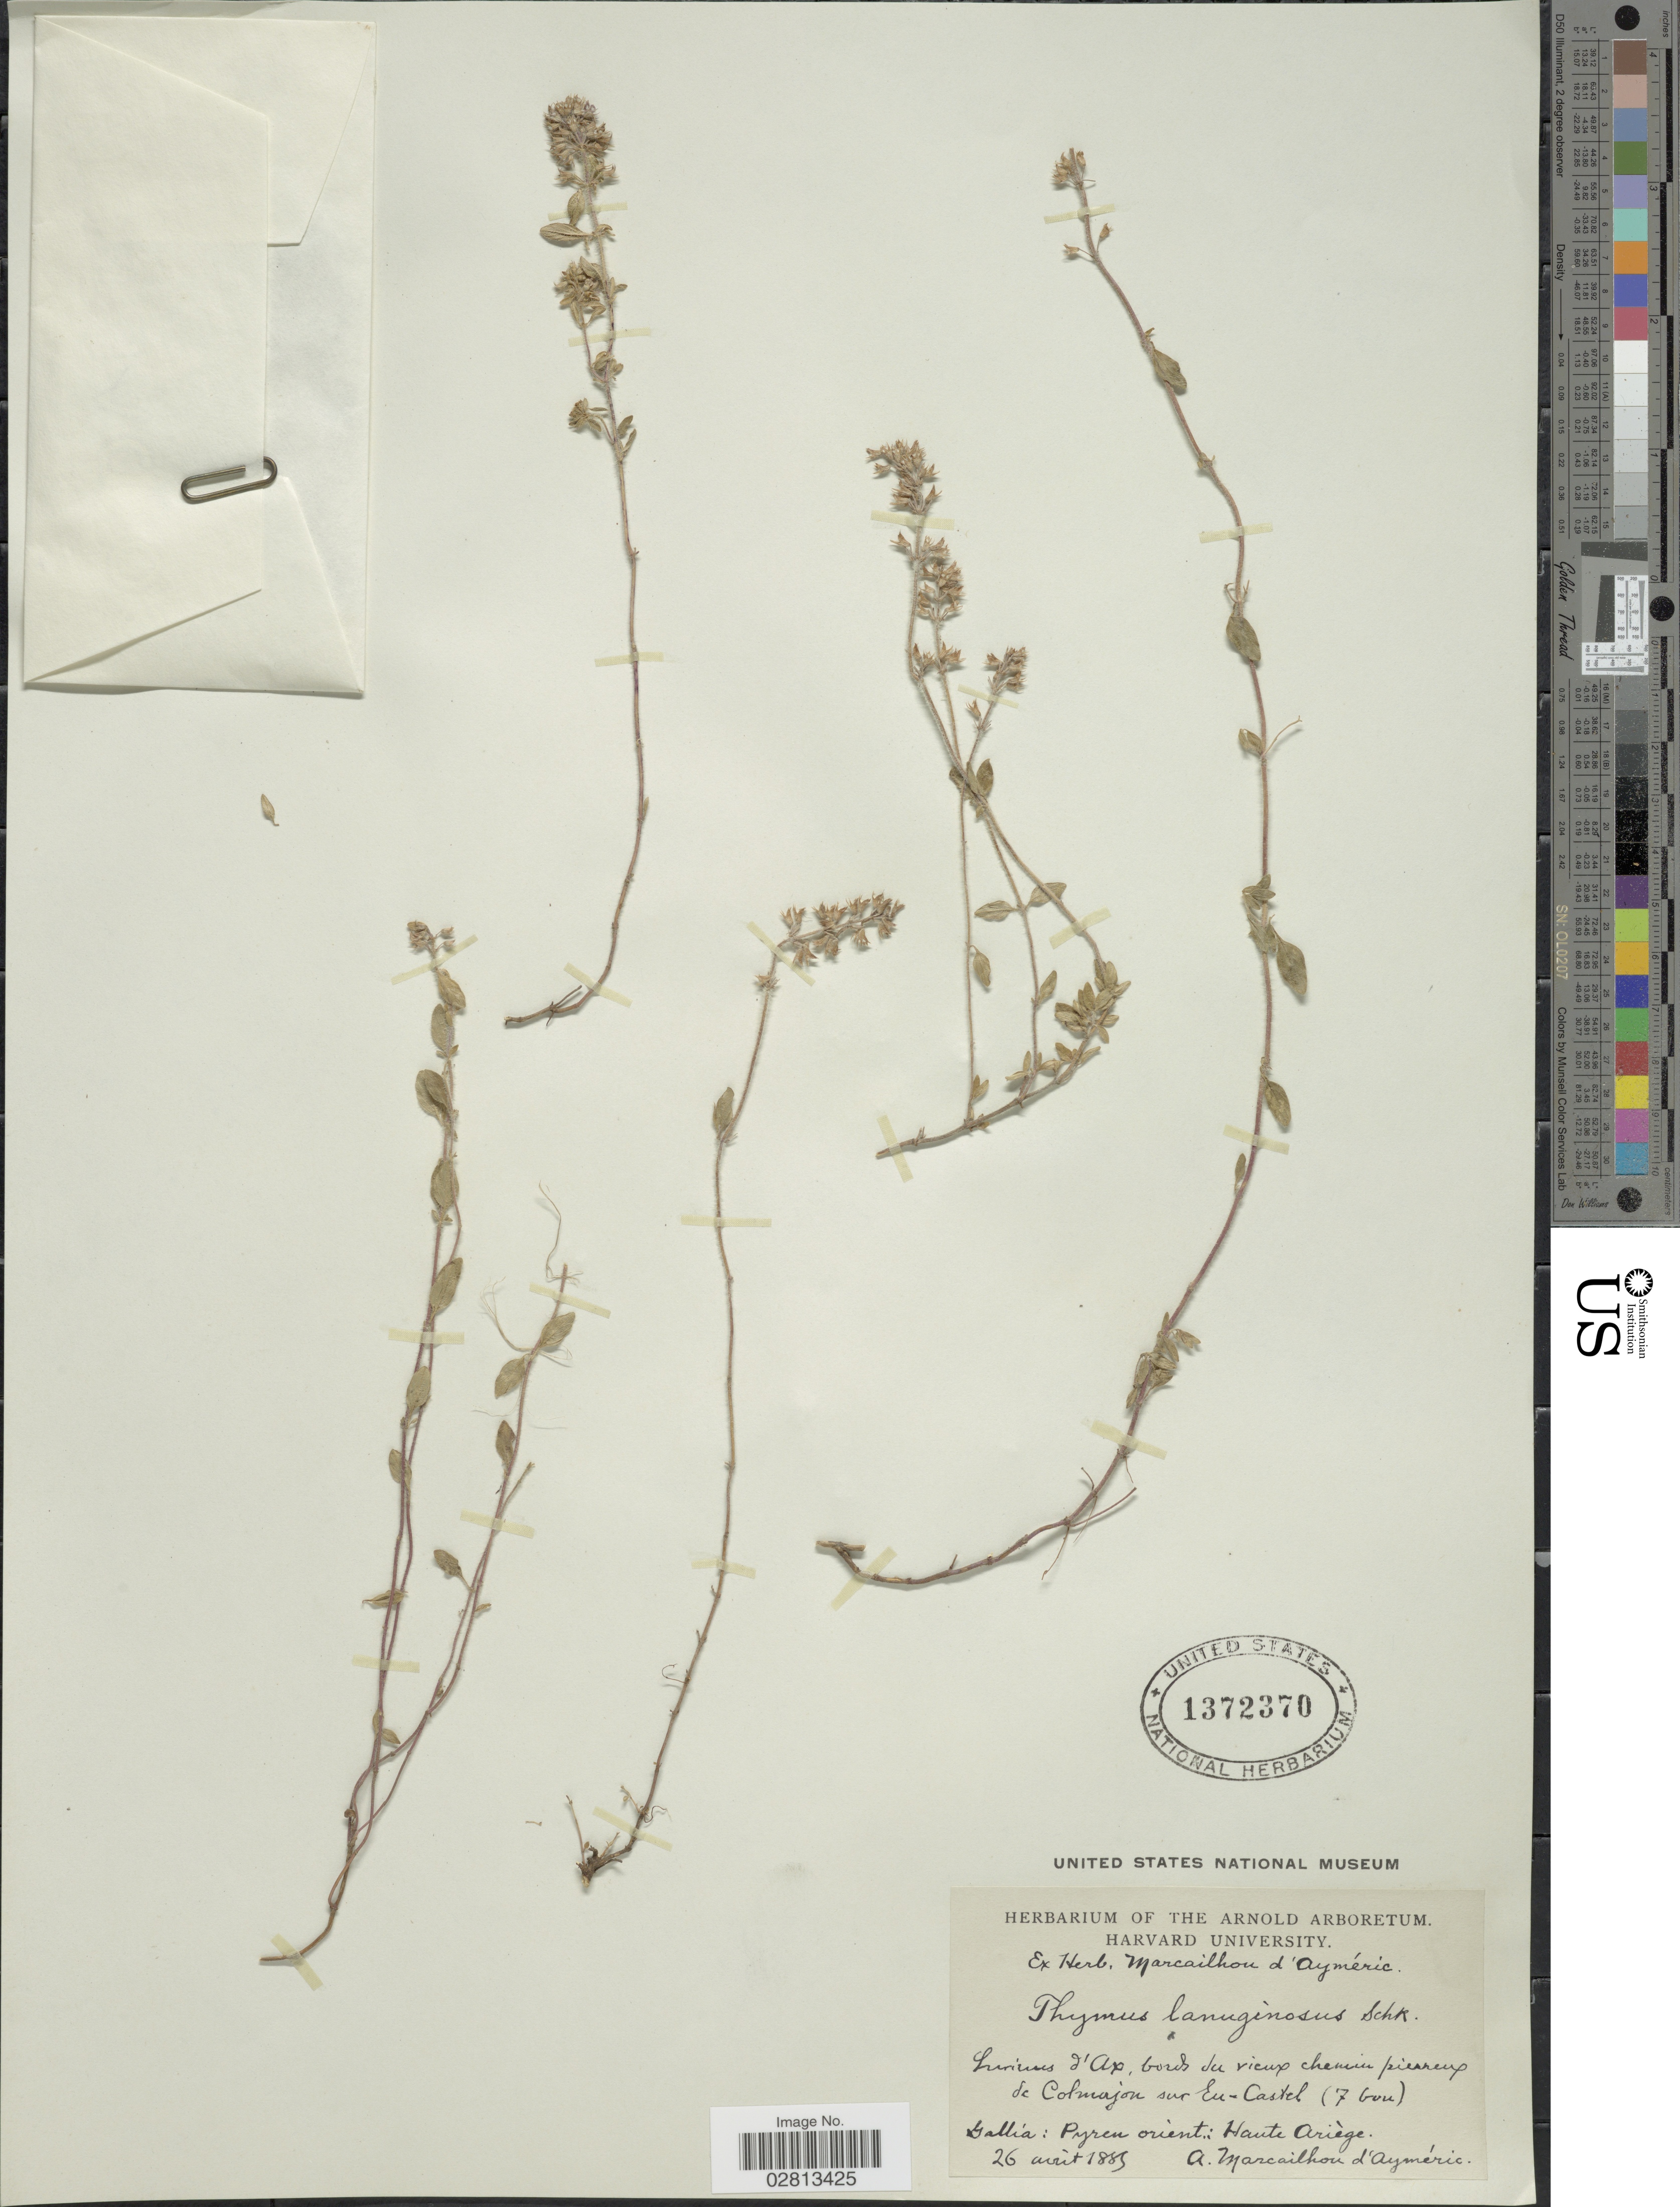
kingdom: Plantae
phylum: Tracheophyta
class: Magnoliopsida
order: Lamiales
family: Lamiaceae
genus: Thymus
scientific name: Thymus pulegioides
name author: L.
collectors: A.L.M. Marcailhou d' Aymeric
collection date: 1885-08-26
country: France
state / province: Occitanie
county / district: Ariège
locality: Gallia: Pyren orient.: Haute Ariège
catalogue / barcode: US 1372370